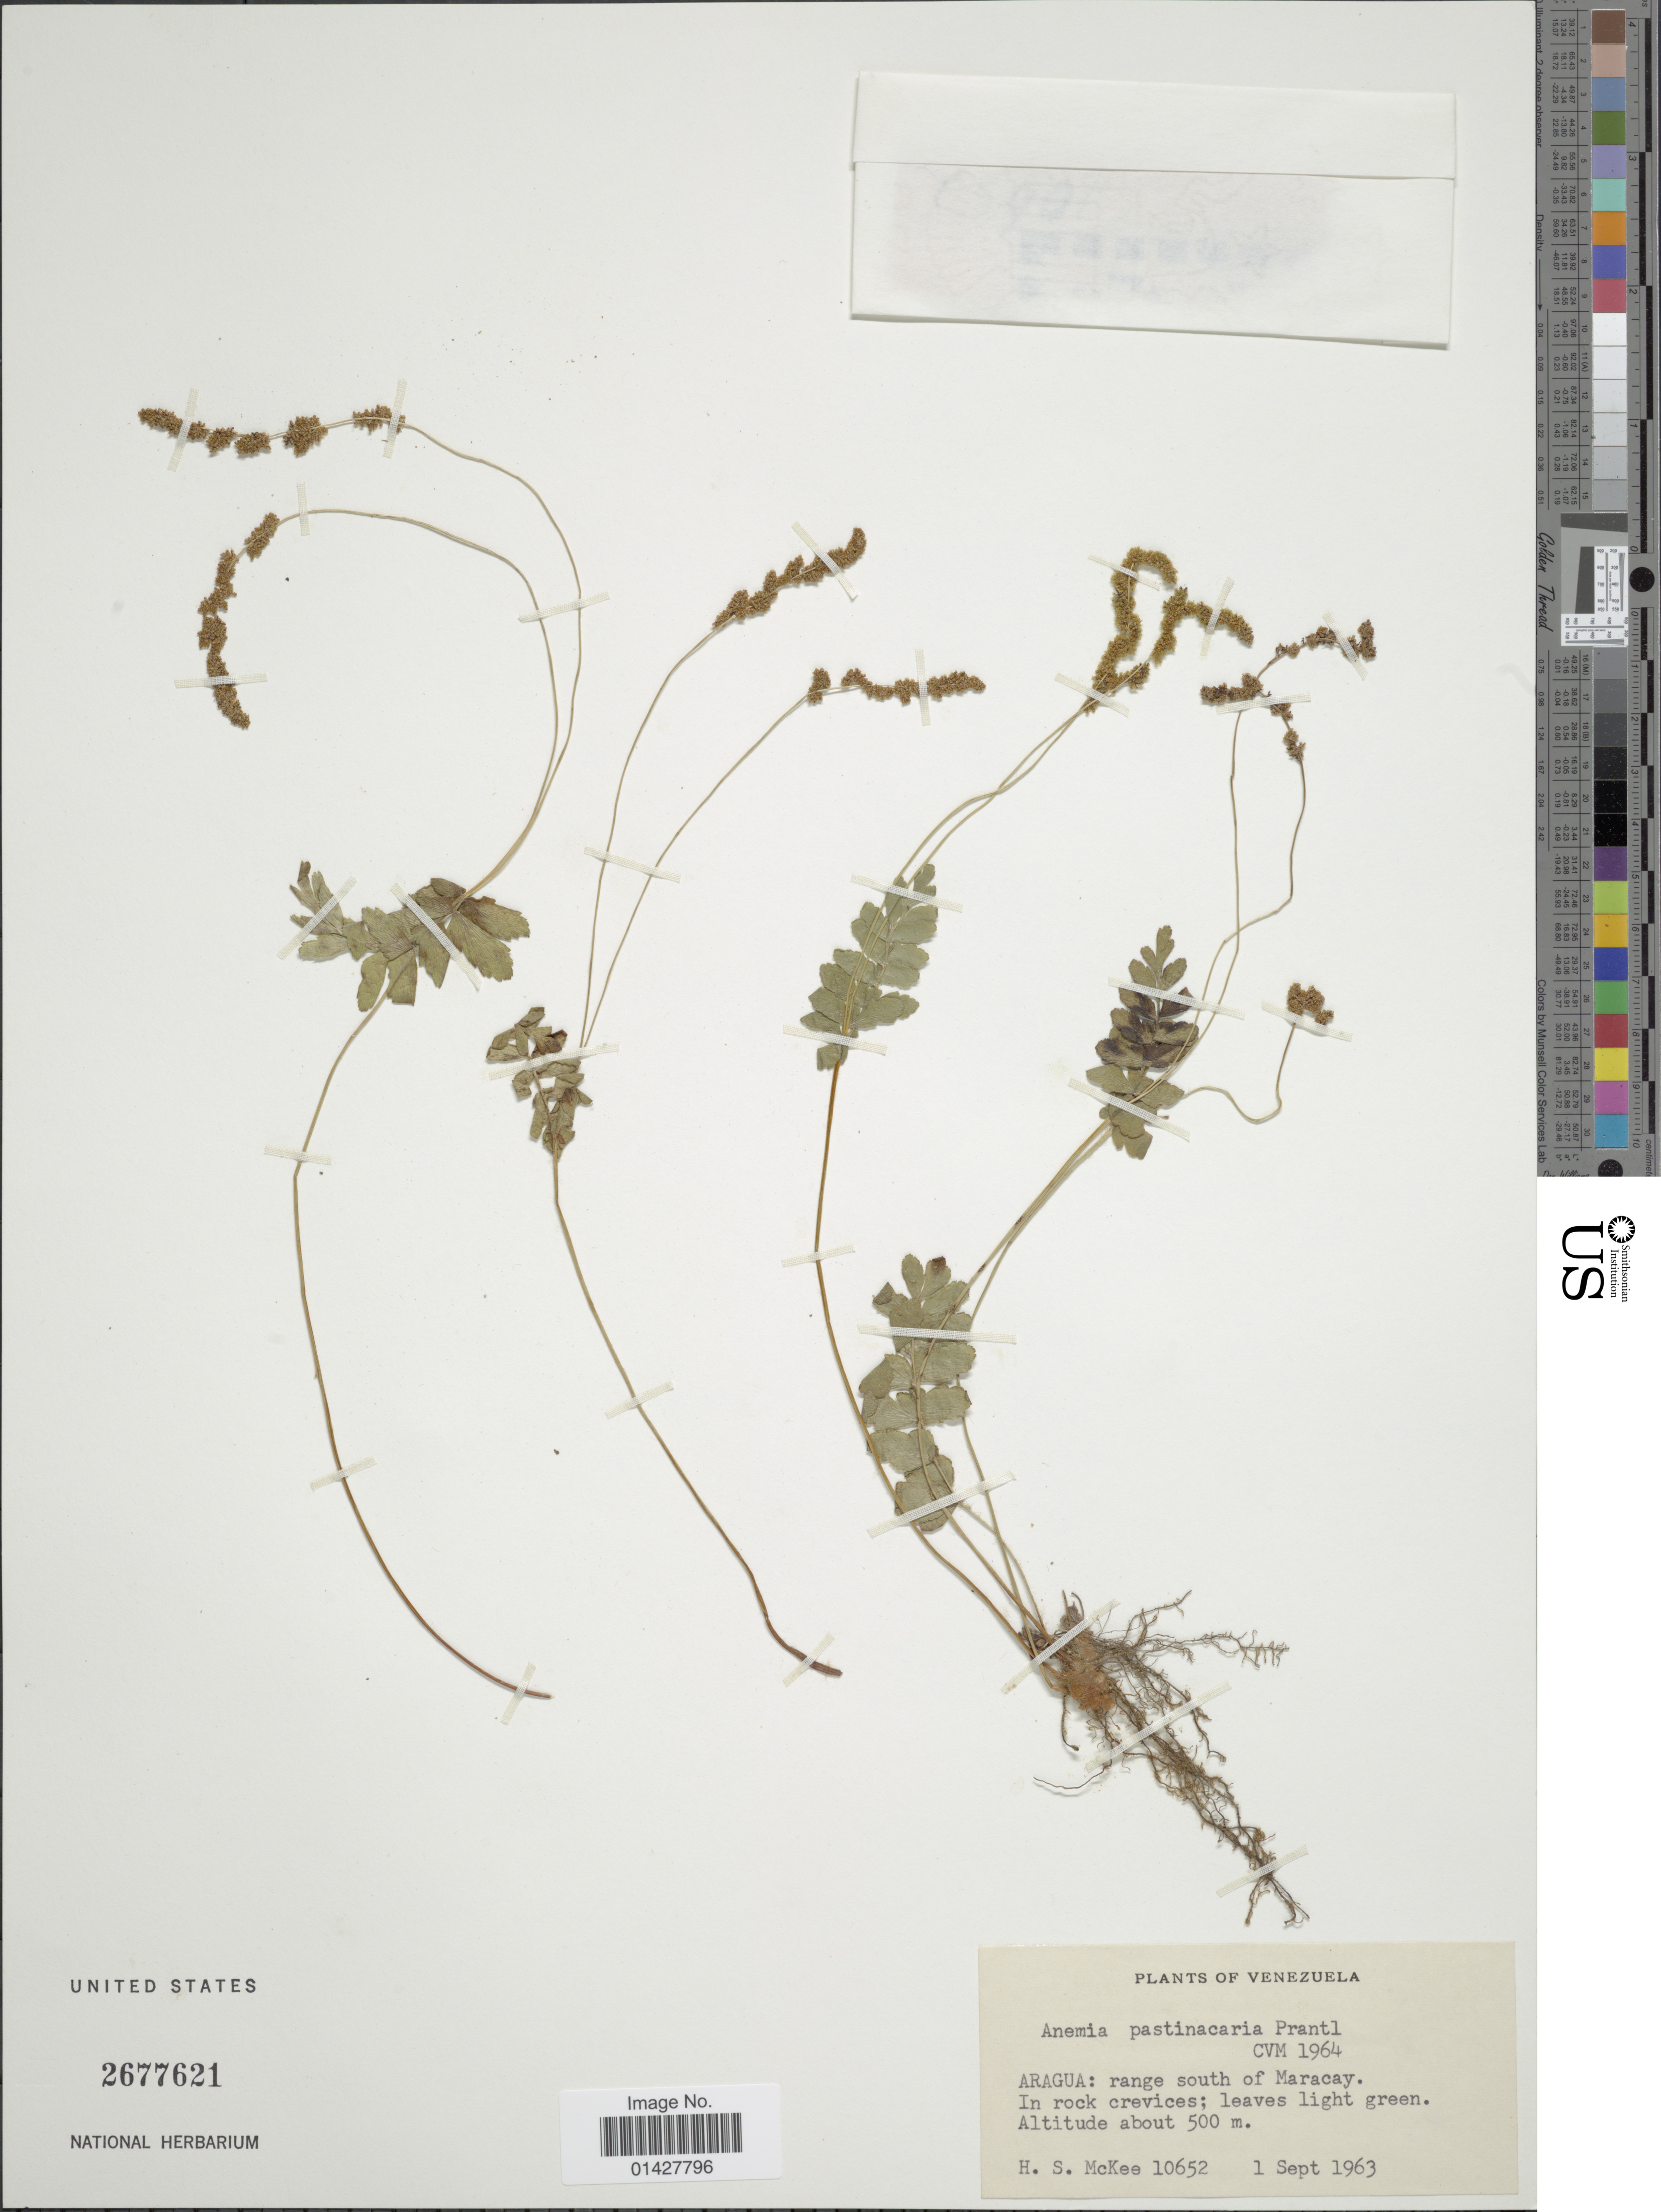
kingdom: Plantae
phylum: Tracheophyta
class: Polypodiopsida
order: Schizaeales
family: Anemiaceae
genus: Anemia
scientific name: Anemia pastinacaria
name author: Moritz ex Prantl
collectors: H. S. McKee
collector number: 10652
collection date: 1963-09-01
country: Venezuela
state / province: Aragua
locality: Range south of Maracay. In rock crevices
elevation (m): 500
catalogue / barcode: US 2677621